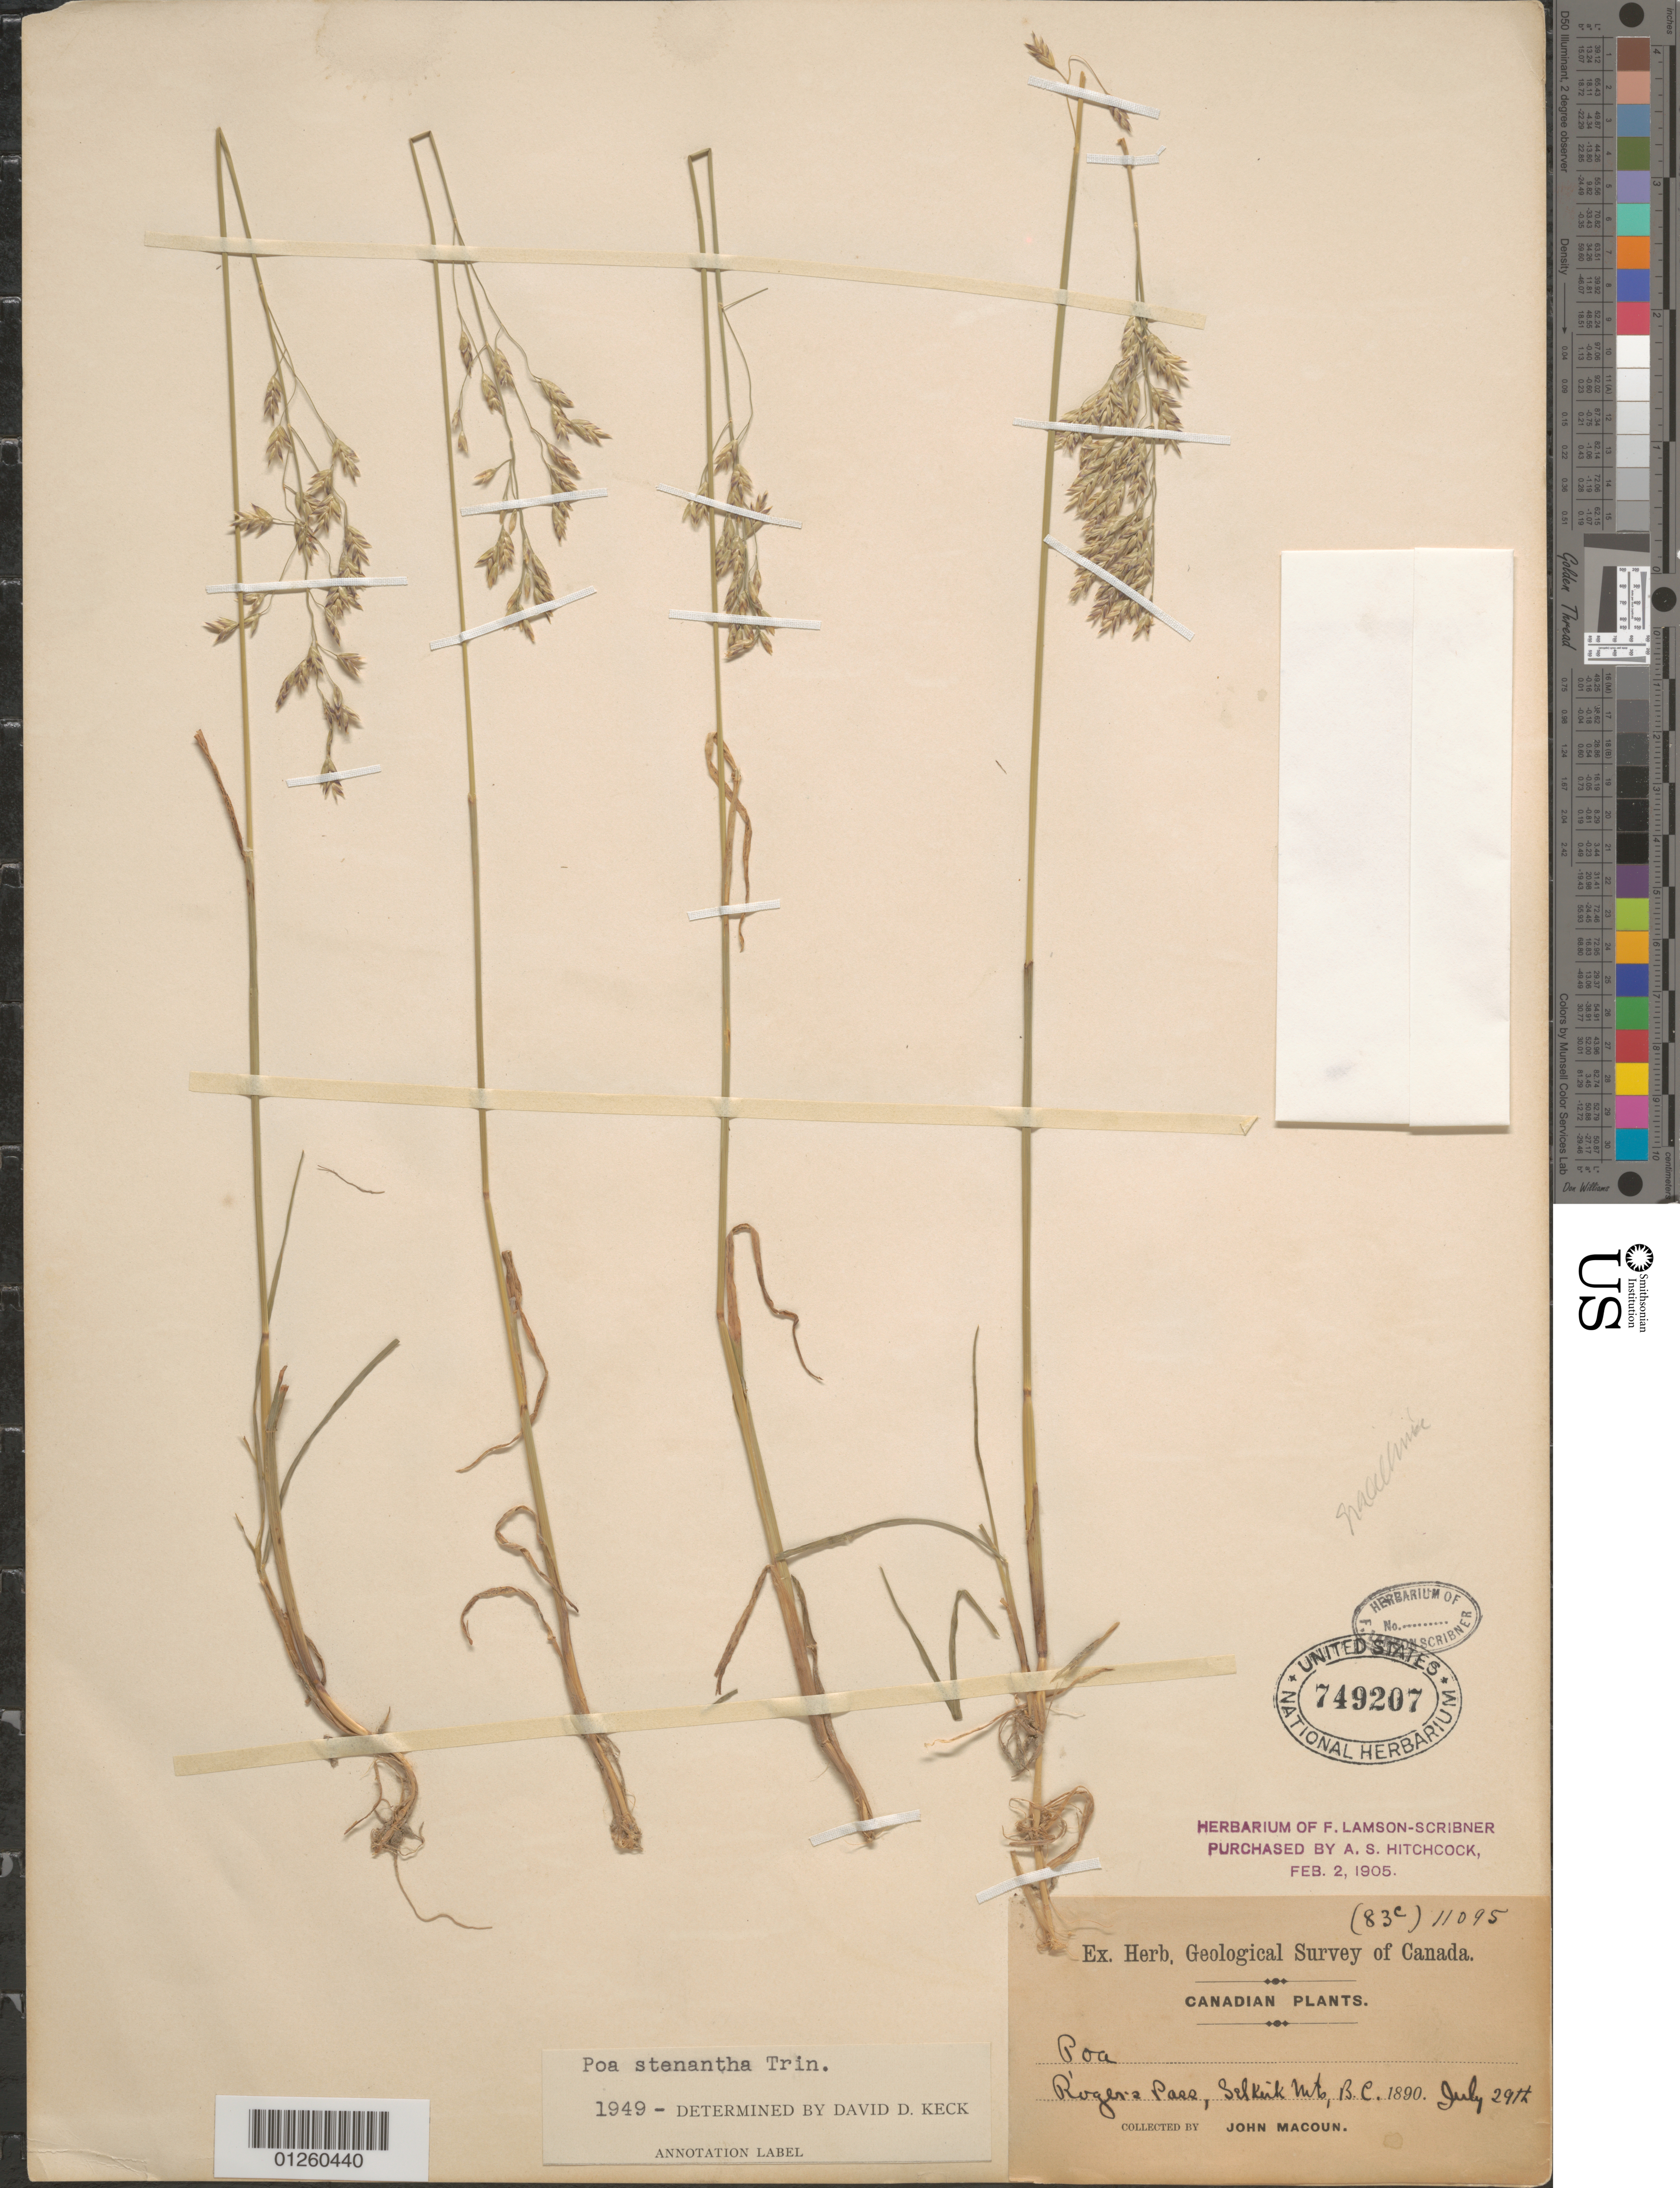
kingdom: Plantae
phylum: Tracheophyta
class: Liliopsida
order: Poales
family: Poaceae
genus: Poa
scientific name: Poa stenantha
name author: Trin.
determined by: Soreng, Robert J., Research Associate (BOT), Smithsonian Institution - National Museum of Natural History (UNITED STATES)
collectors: J. Macoun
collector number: (83c) 11095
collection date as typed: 1890. July 29th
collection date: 1890-07-29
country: Canada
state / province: British Columbia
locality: Roger's Pass, Selkirk Mts.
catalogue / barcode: US 749207